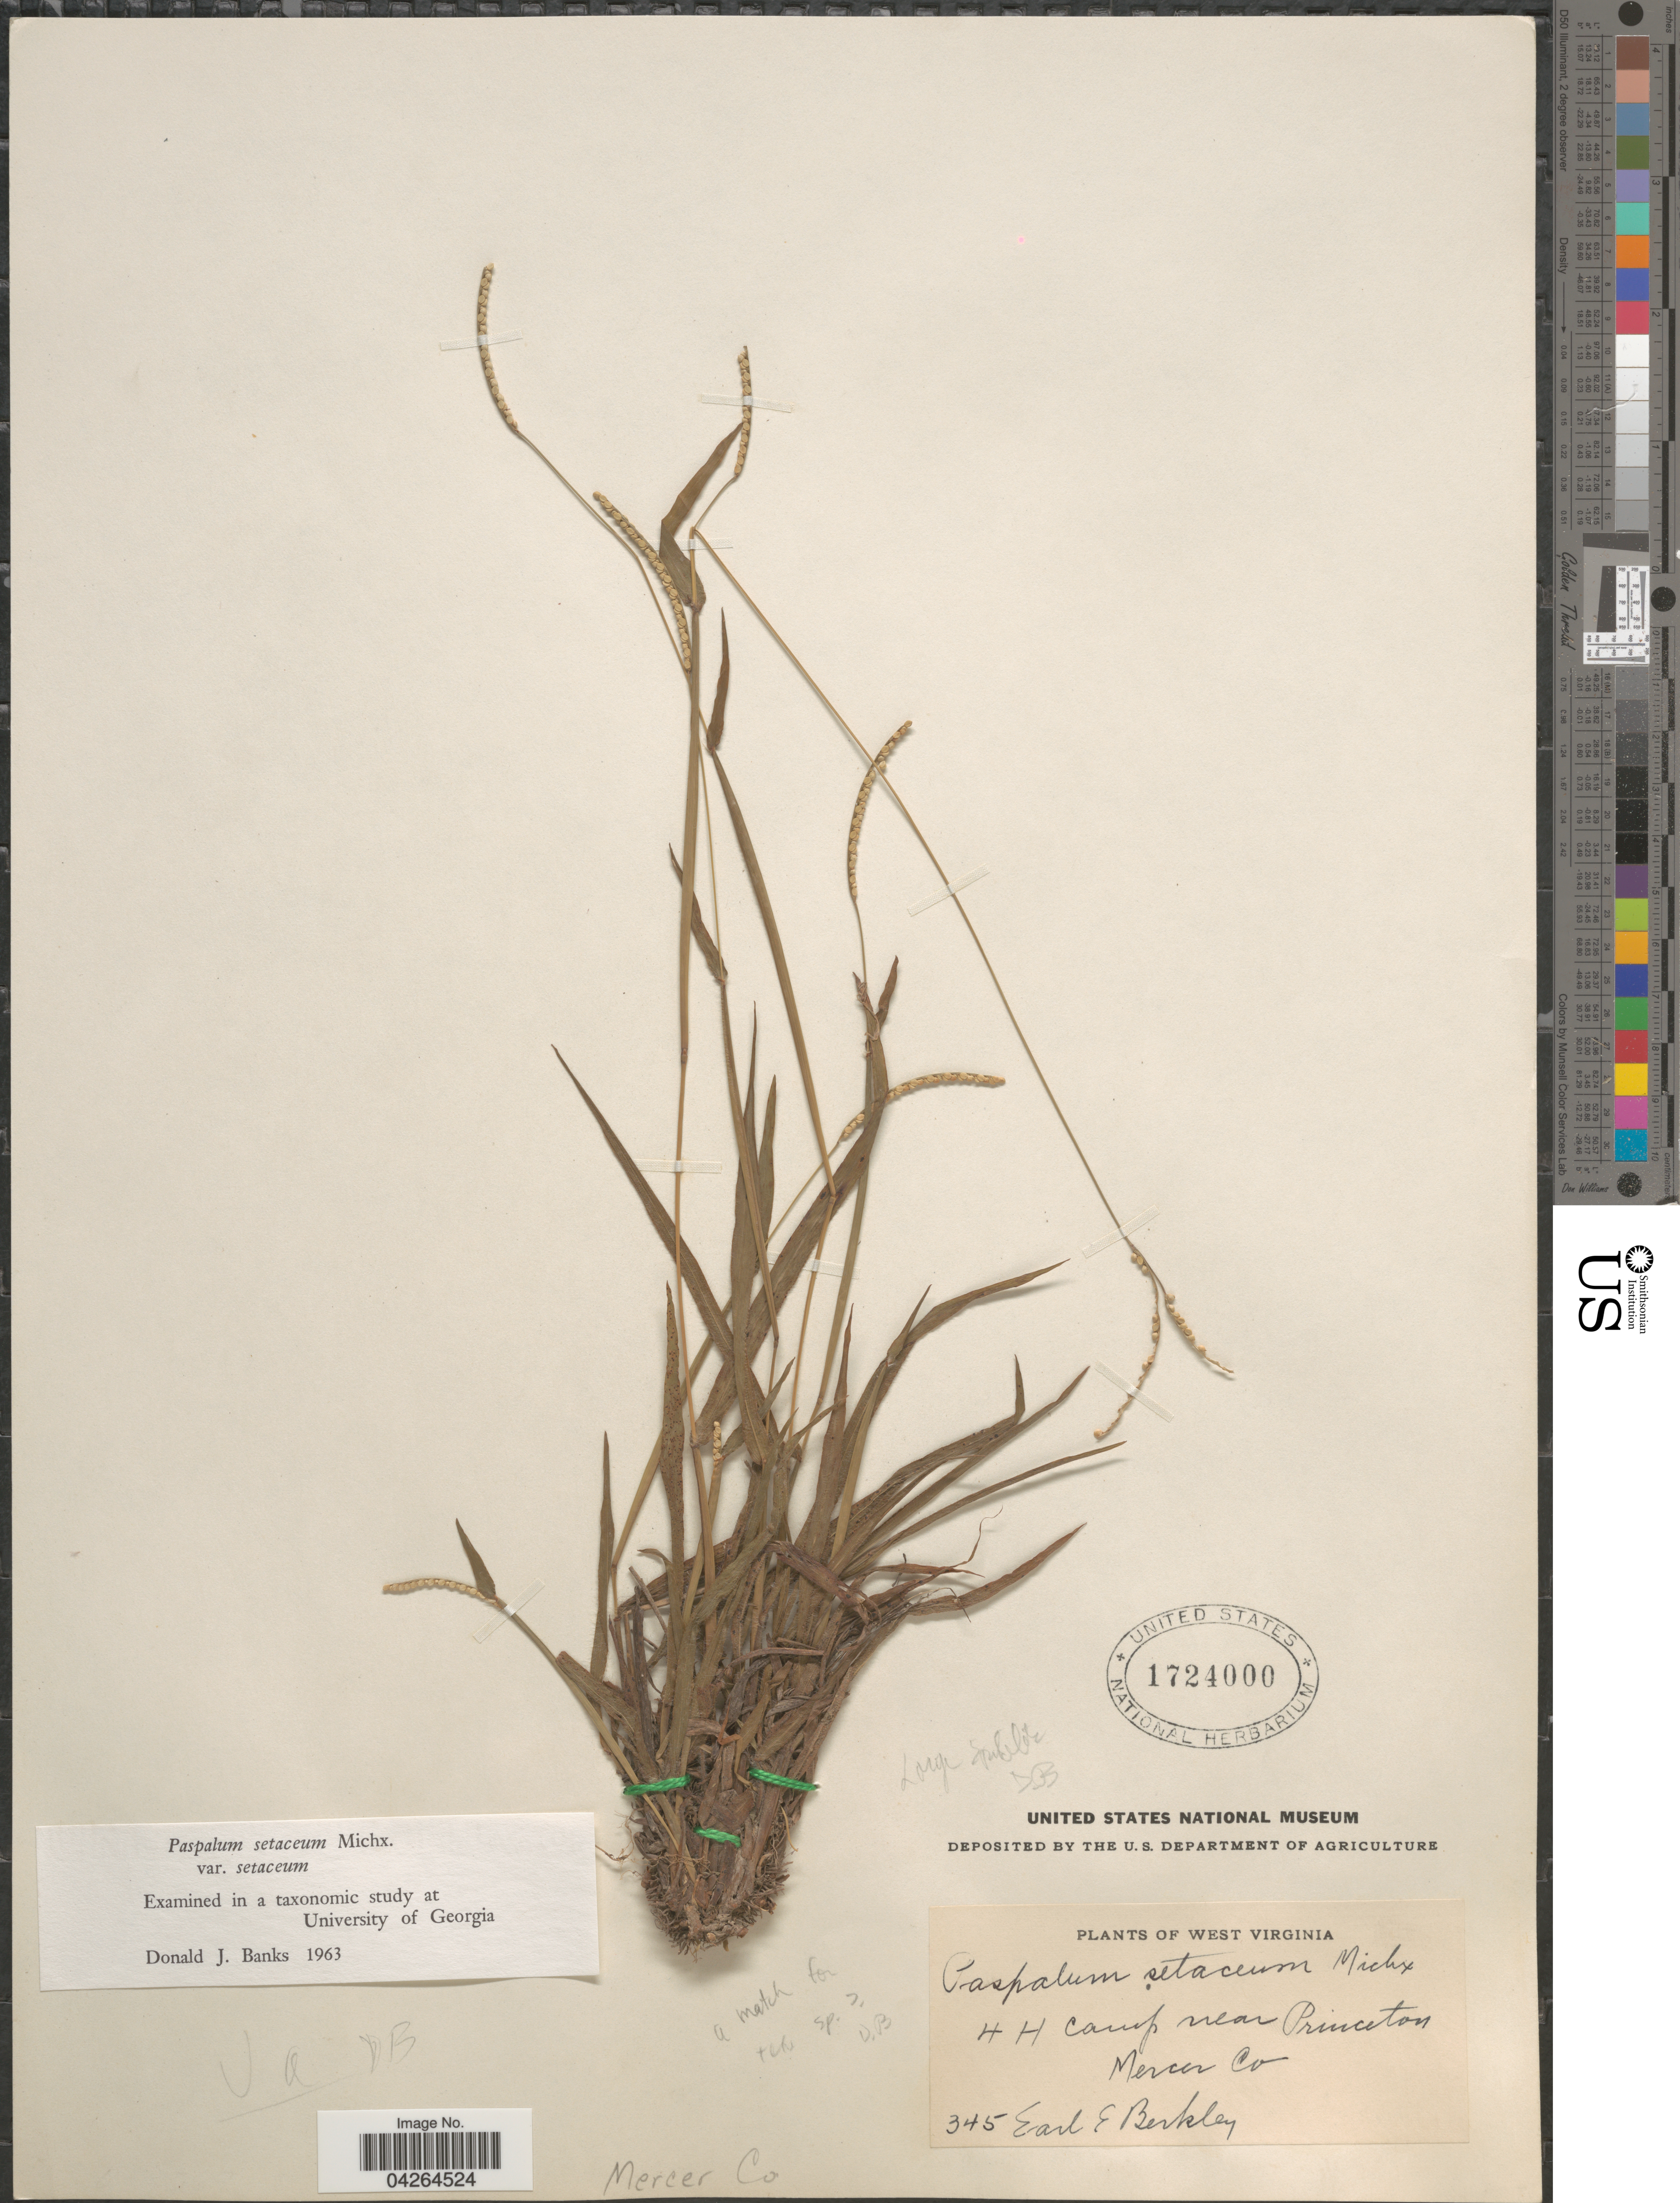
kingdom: Plantae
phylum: Tracheophyta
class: Liliopsida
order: Poales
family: Poaceae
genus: Paspalum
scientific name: Paspalum setaceum var. setaceum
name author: Michx.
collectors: E. Berkley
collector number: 345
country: United States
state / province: West Virginia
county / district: Mercer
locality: H H Camp near Princeton Mercer Co.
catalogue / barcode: US 1724000